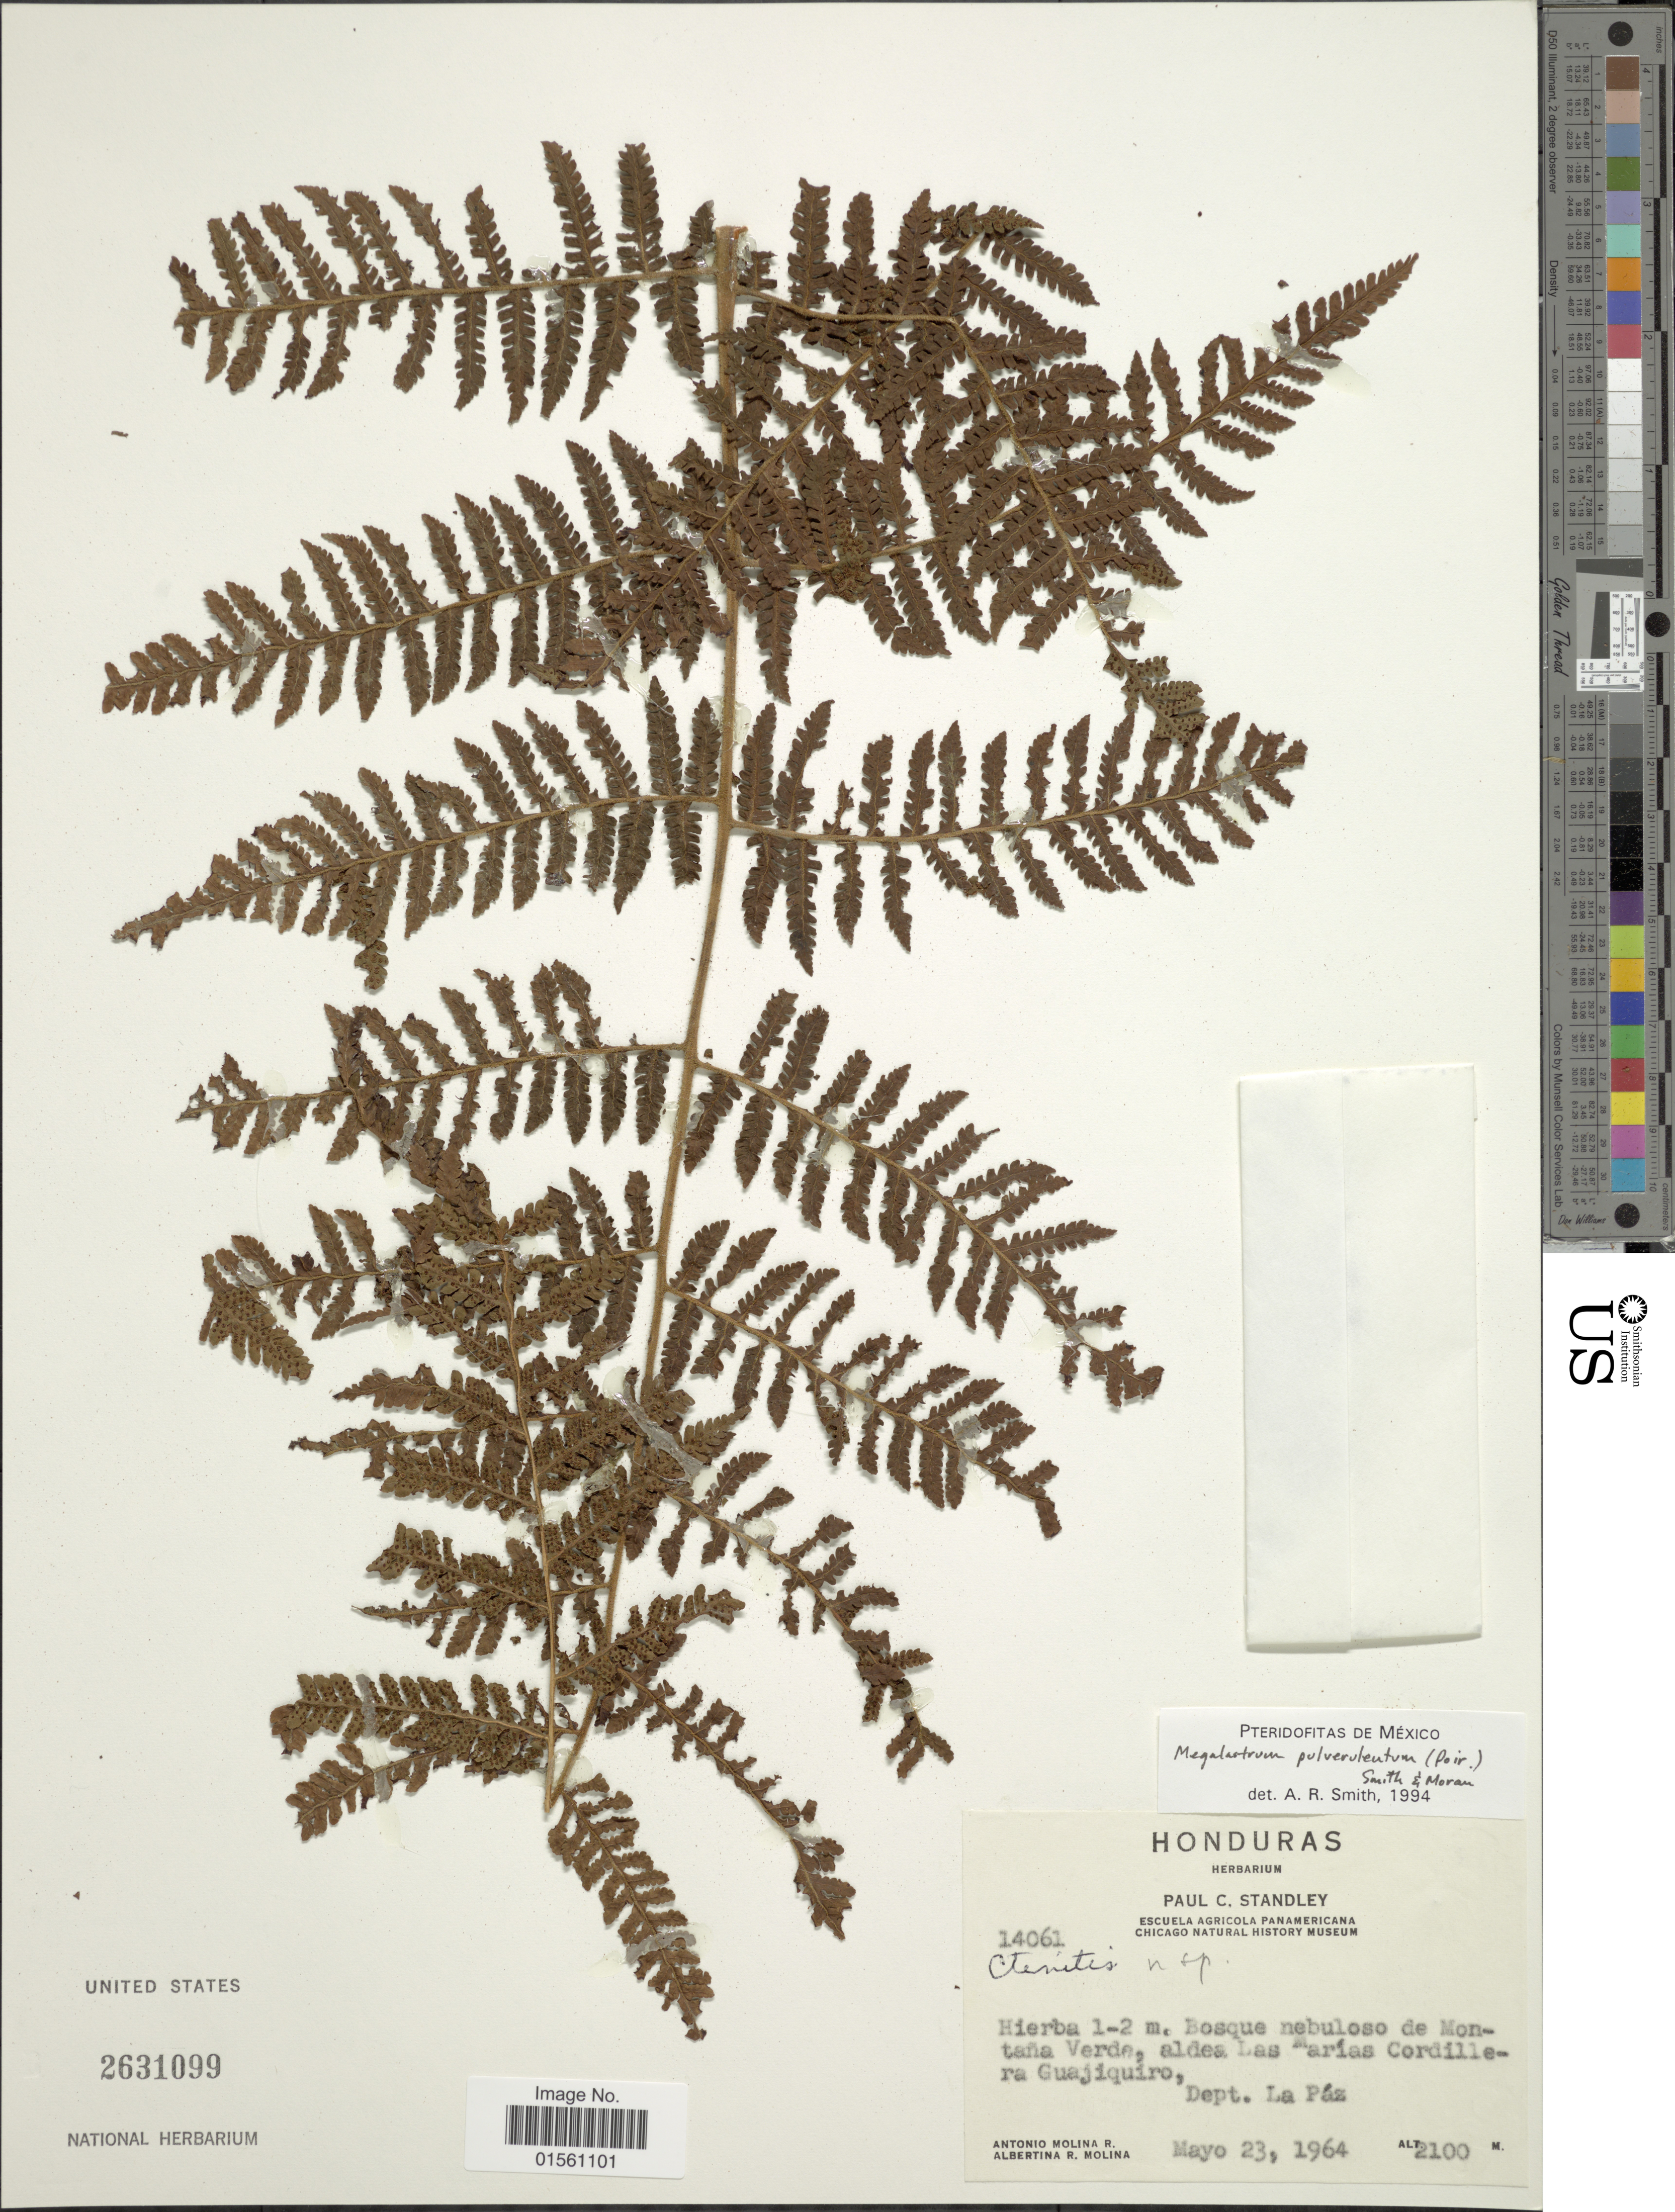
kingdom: Plantae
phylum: Tracheophyta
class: Polypodiopsida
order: Polypodiales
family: Dryopteridaceae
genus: Megalastrum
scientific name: Megalastrum pulverulentum var. heydei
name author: (C. Chr.) A.R. Sm. & R.C. Moran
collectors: A. Molina R. & A. R. Molina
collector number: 14061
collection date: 1964-05-23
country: Honduras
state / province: La Paz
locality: Honduras, Hierba 1-2 m, bosque nebuloso de Montana Verde, aldes las Marias Cordillera Guajiquiro, Dept. La Paz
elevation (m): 2100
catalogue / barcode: US 2631099